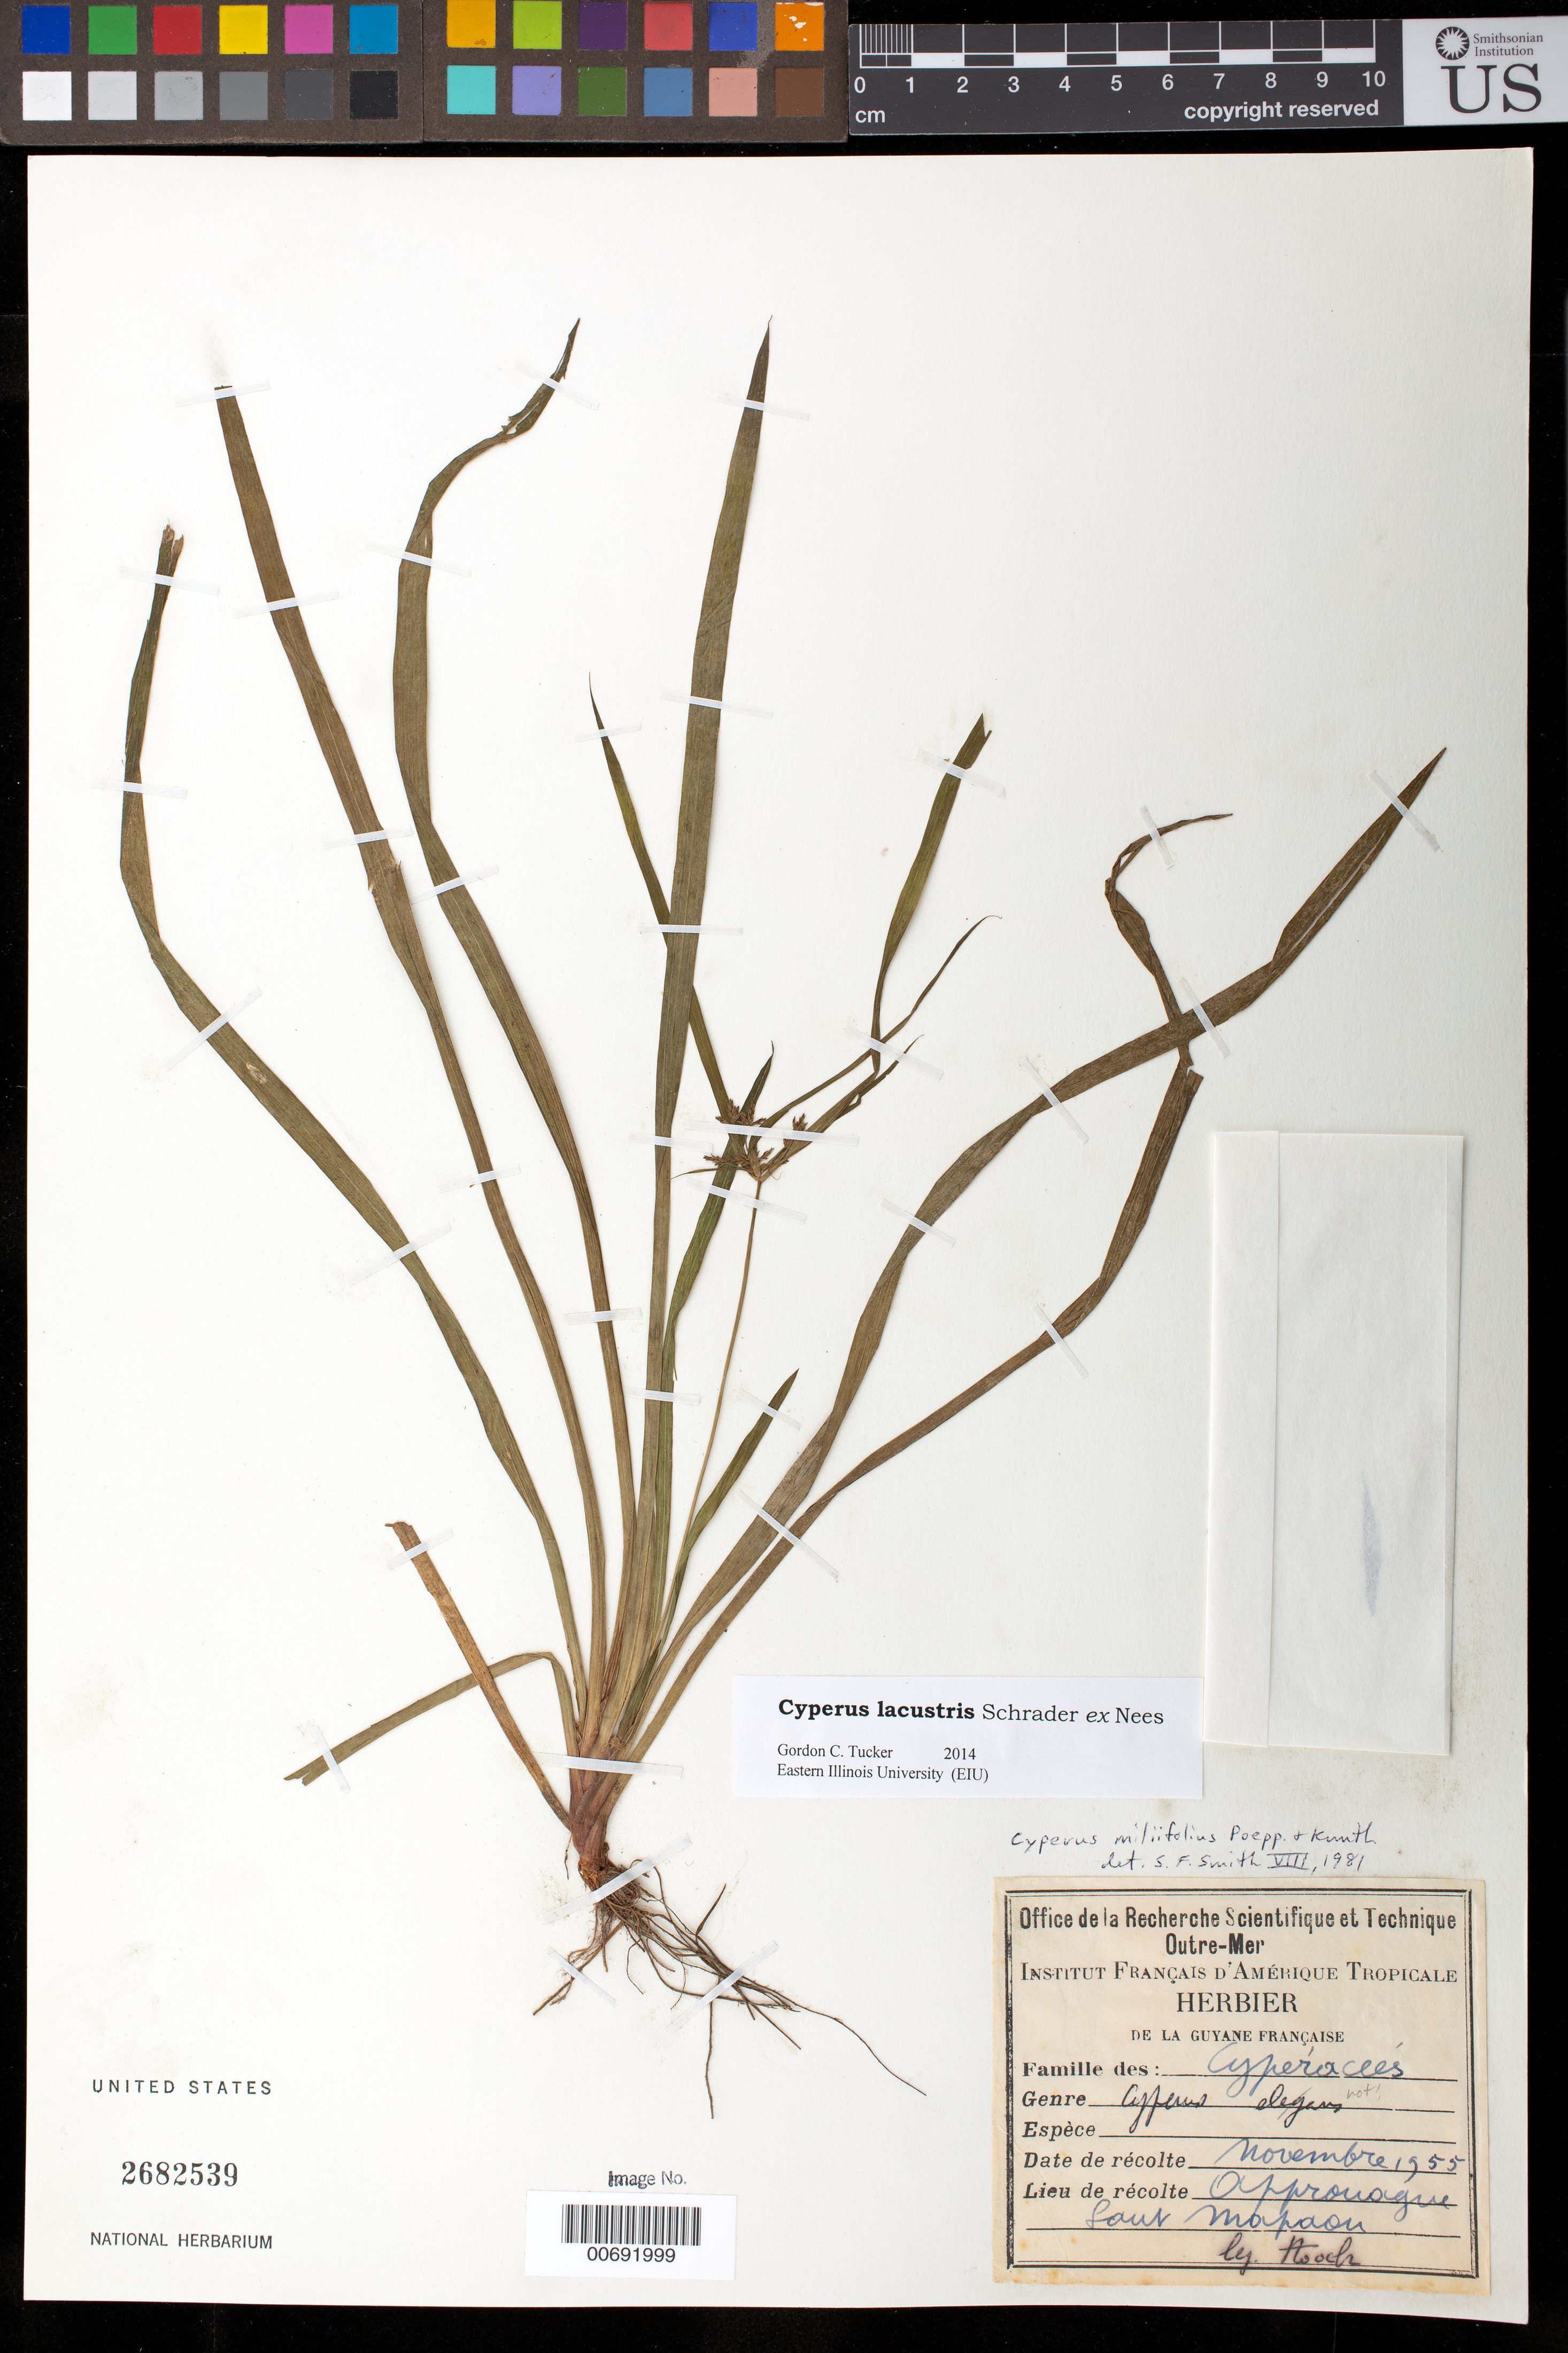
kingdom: Plantae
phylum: Tracheophyta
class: Liliopsida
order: Poales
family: Cyperaceae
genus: Cyperus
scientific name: Cyperus lacustris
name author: Schrad. ex Nees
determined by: Tucker, G. C.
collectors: J. Hoock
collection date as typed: Nov-55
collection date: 1955-11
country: French Guiana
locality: Approuague, fauv mapaon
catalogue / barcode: US 2682539